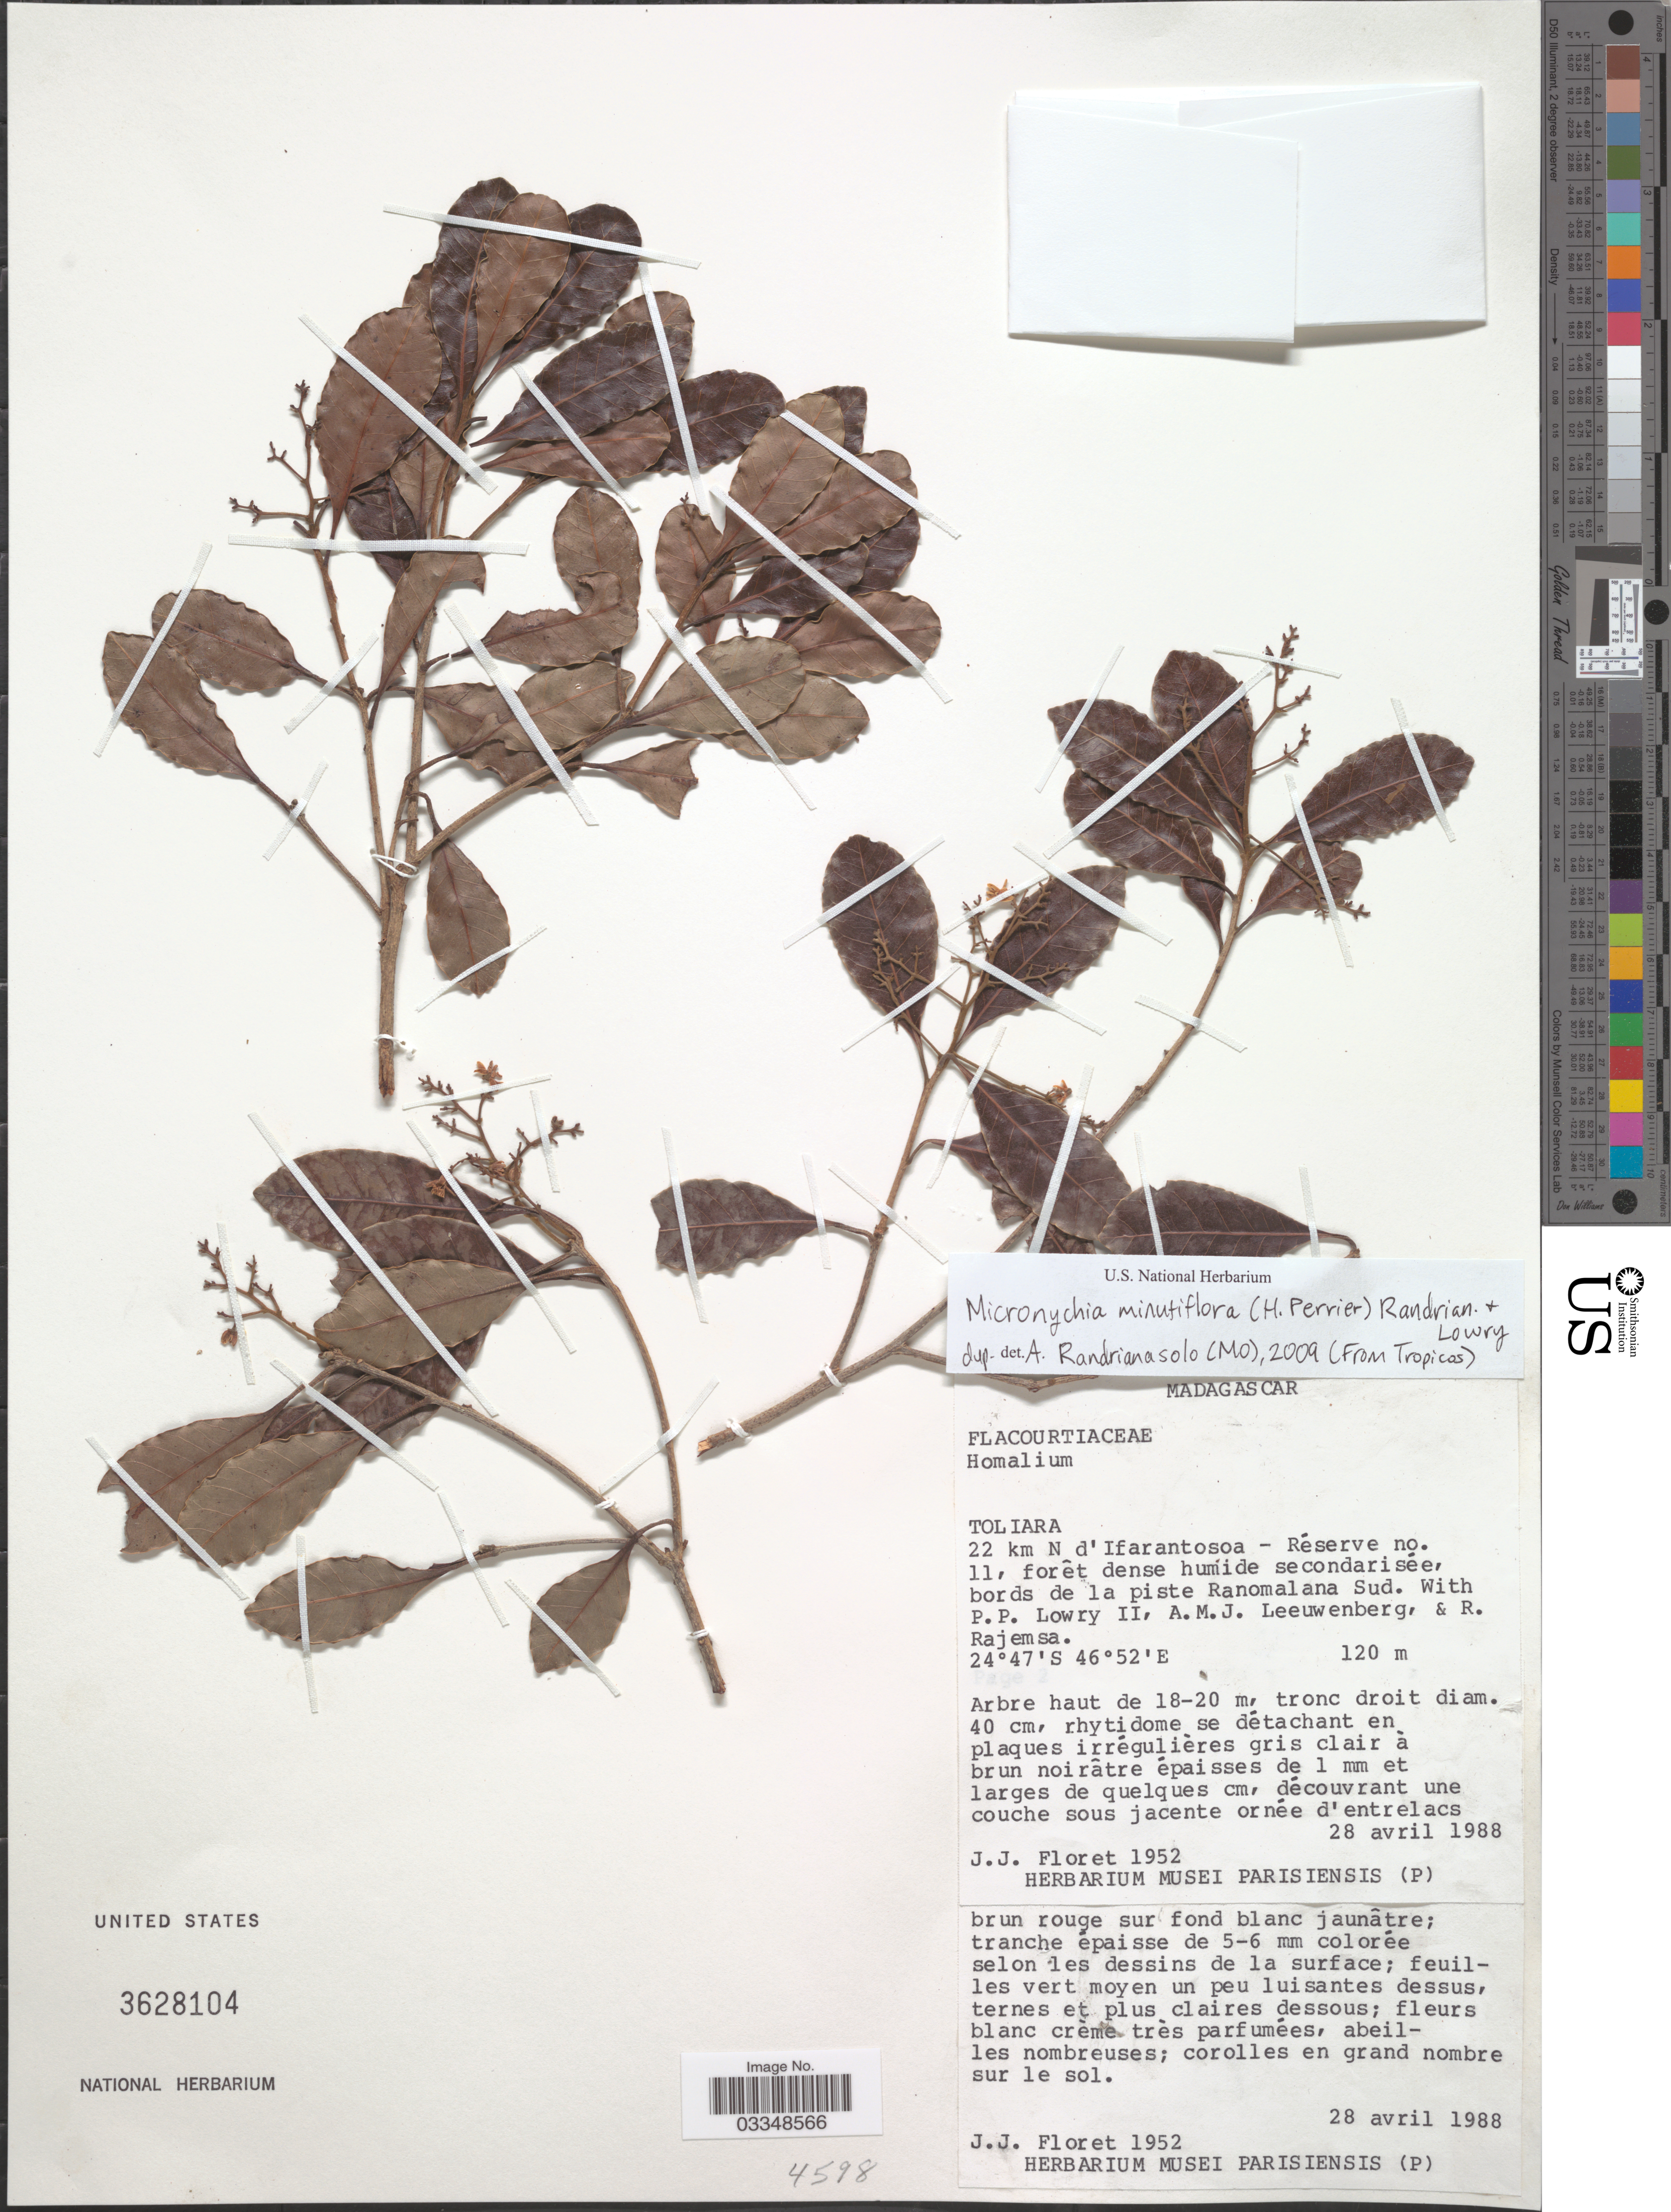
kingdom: Plantae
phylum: Tracheophyta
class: Magnoliopsida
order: Sapindales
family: Anacardiaceae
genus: Micronychia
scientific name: Micronychia minutiflora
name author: (H. Perrier) Randrian. & Lowry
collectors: J. Floret, P. Lowry, A. J. M. Leeuwenberg & R. Rajemsa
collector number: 1952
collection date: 1988-04-28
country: Madagascar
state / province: Anosy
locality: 22 km N d'Ifarantosoa - Réserve no. 11. Bords de la piste Ranomalana Sud.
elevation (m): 120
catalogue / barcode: US 3628104